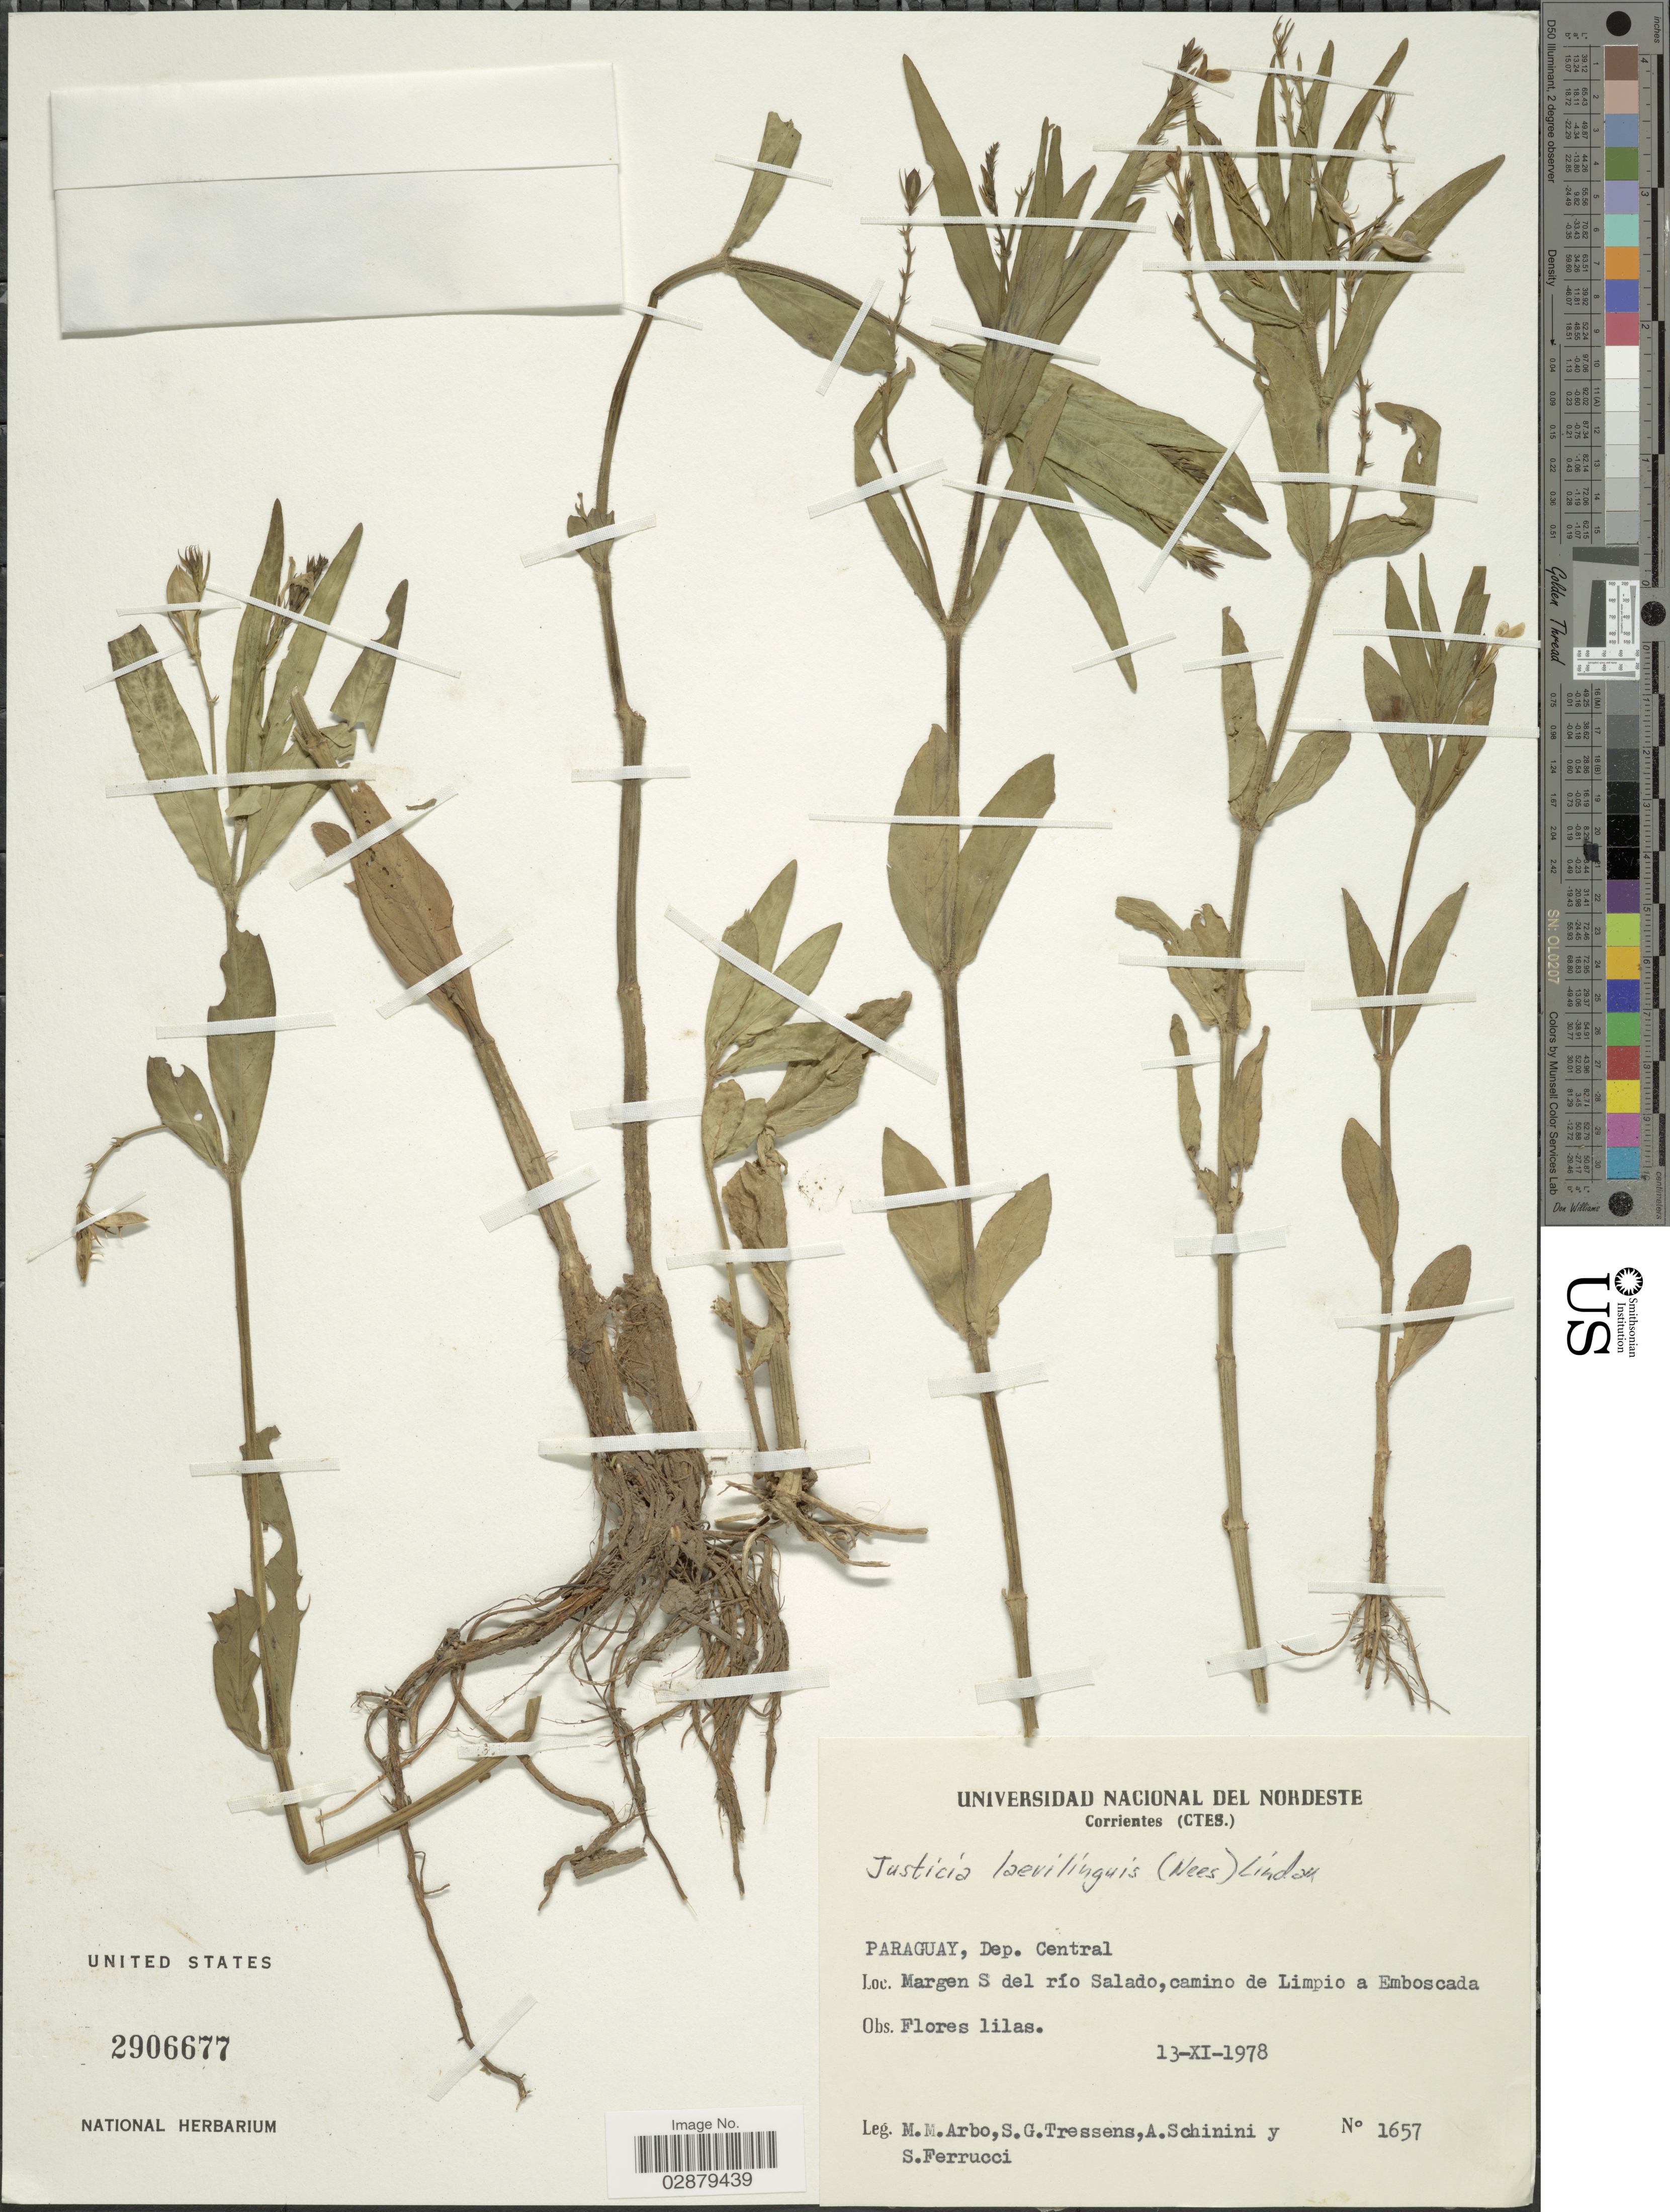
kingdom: Plantae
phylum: Tracheophyta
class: Magnoliopsida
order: Lamiales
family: Acanthaceae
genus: Justicia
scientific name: Justicia laevilinguis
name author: (Nees) Lindau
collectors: M. M. Arbo, S. Tressens, A. Schinini & S. Ferrucci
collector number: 1657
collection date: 1978-11-13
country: Paraguay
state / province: Central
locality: Dep. Central. Margen S del río Salado, camino de Limpio a Emboscada.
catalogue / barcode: US 2906677